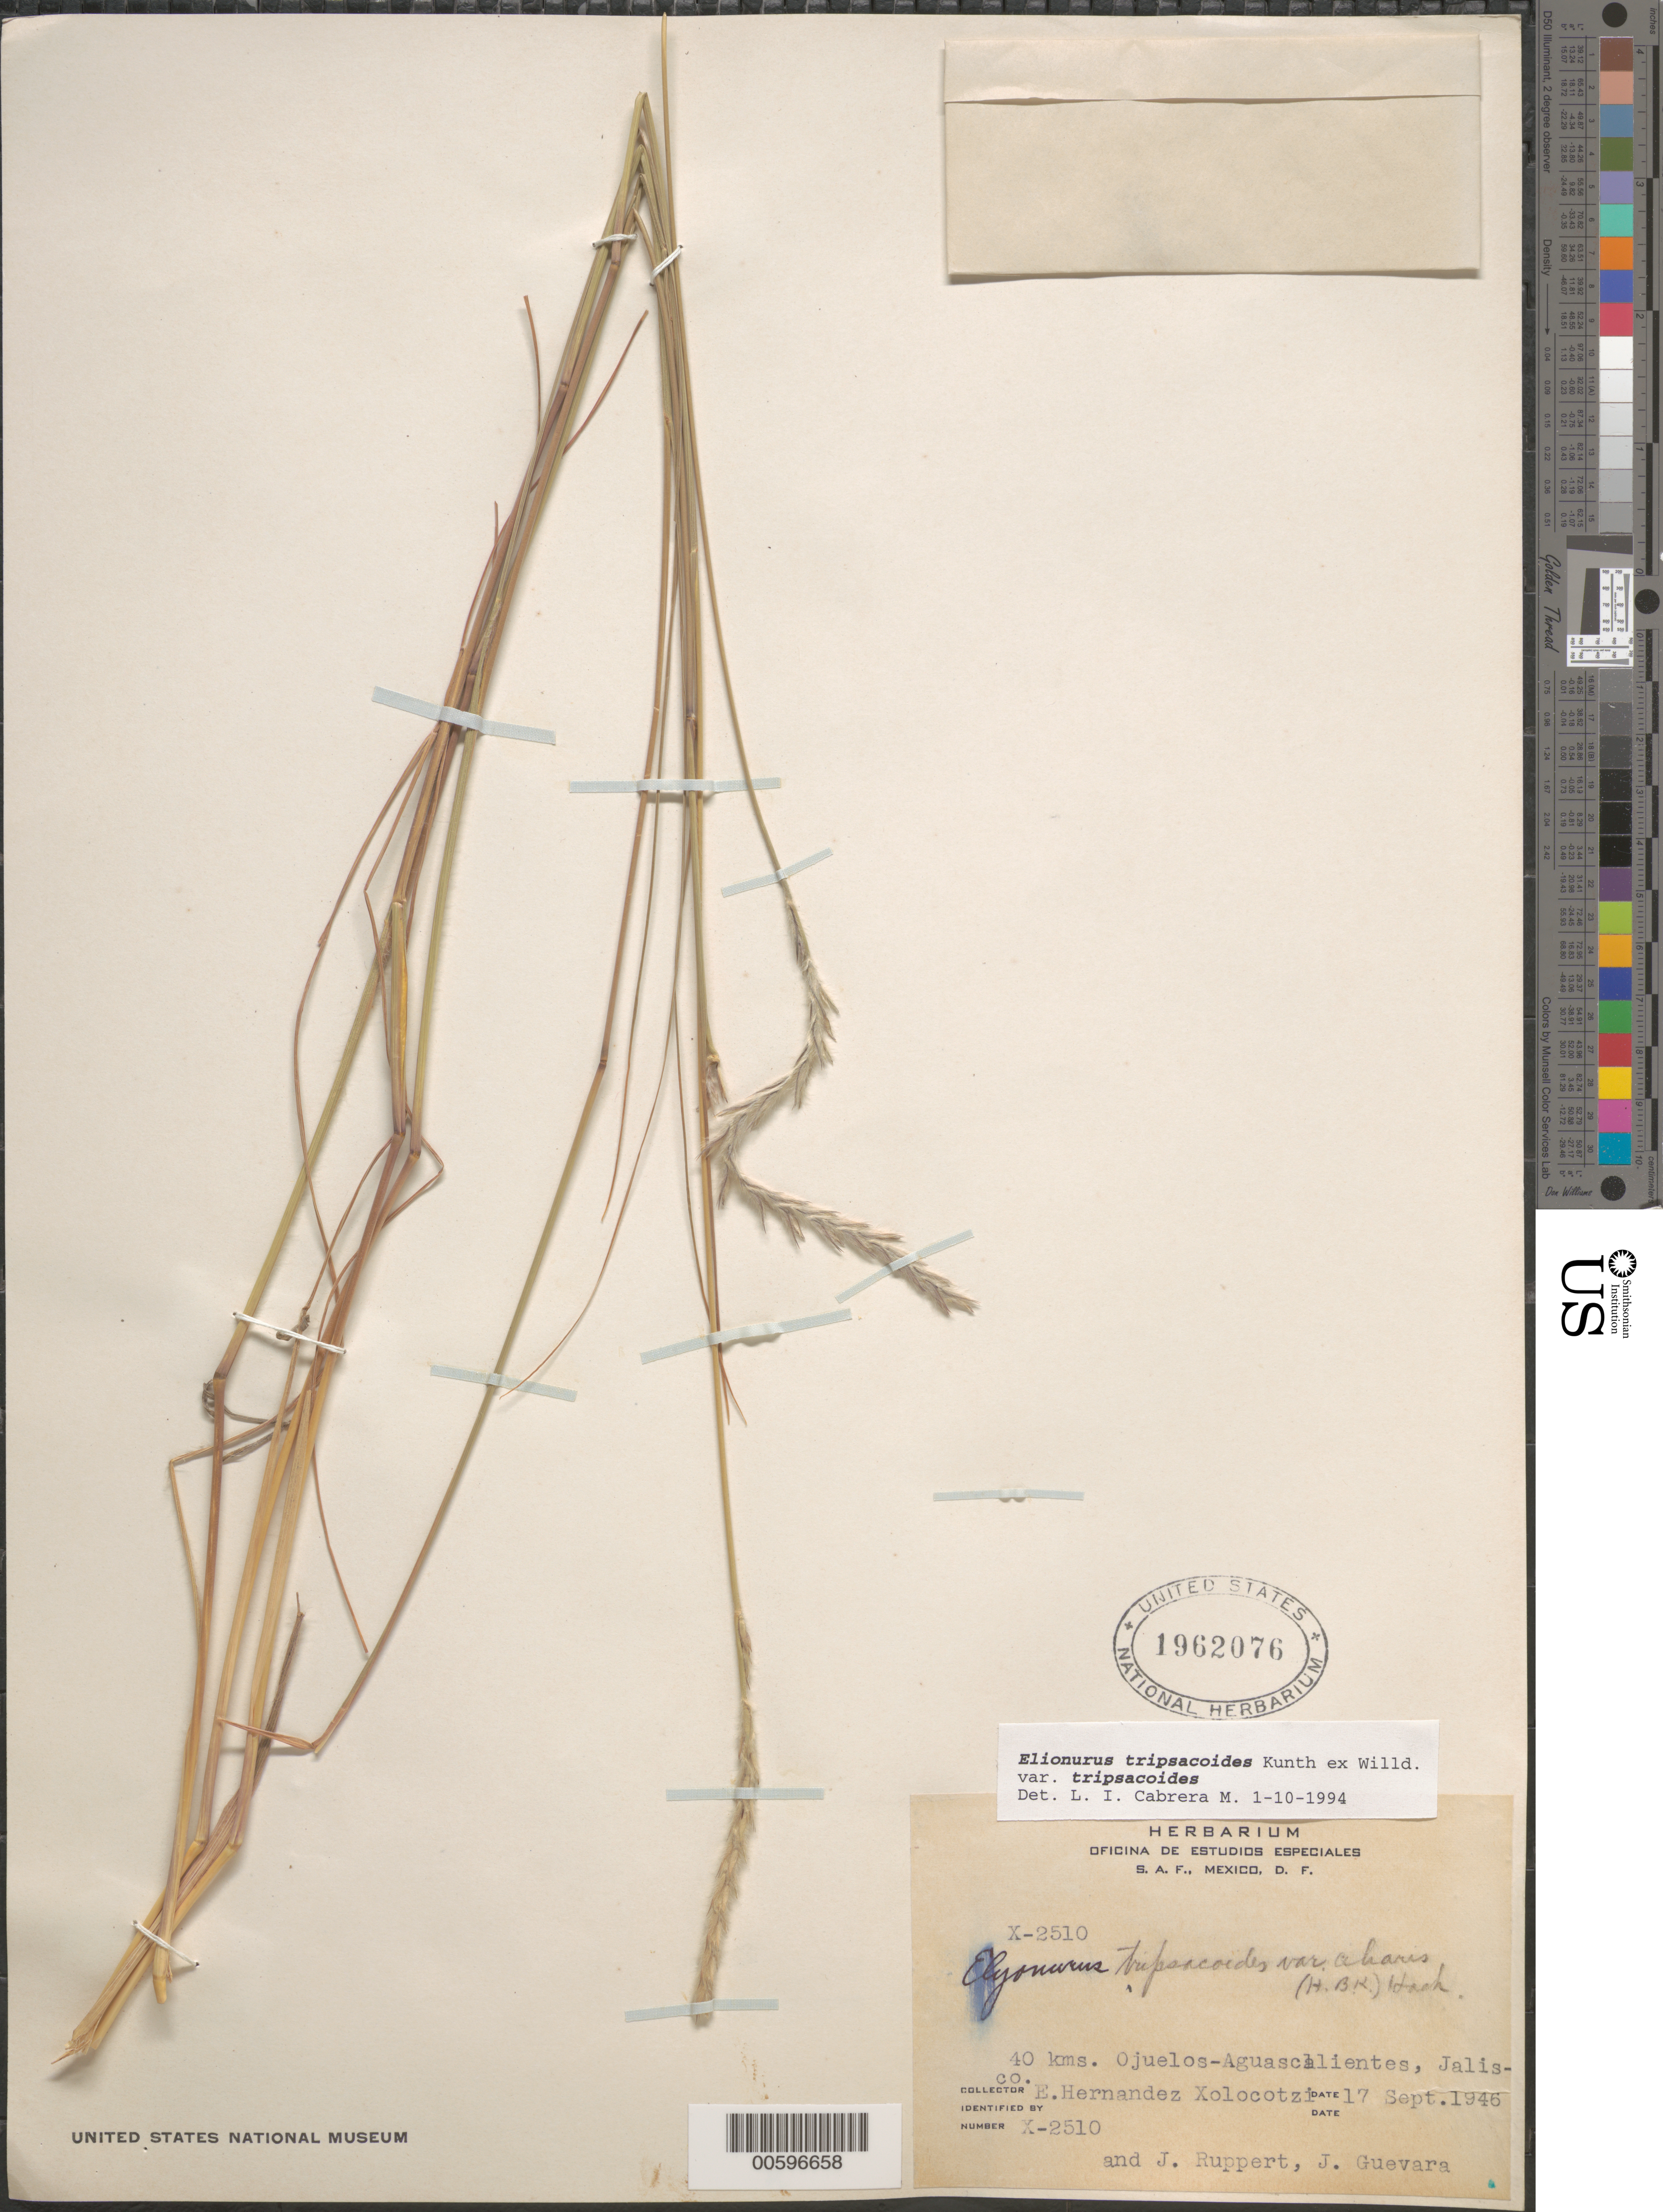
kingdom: Plantae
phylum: Tracheophyta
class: Liliopsida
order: Poales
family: Poaceae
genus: Elionurus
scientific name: Elionurus tripsacoides var. tripsacoides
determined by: Cabrera M., L. I.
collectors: E. Xolocotz, J. Ruppert & J. Guevara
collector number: X-2510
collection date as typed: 17 Sep 1946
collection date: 1946-09-17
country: Mexico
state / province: Jalisco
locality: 40 km Ojuelos-Aguascalientes.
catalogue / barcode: US 1962076